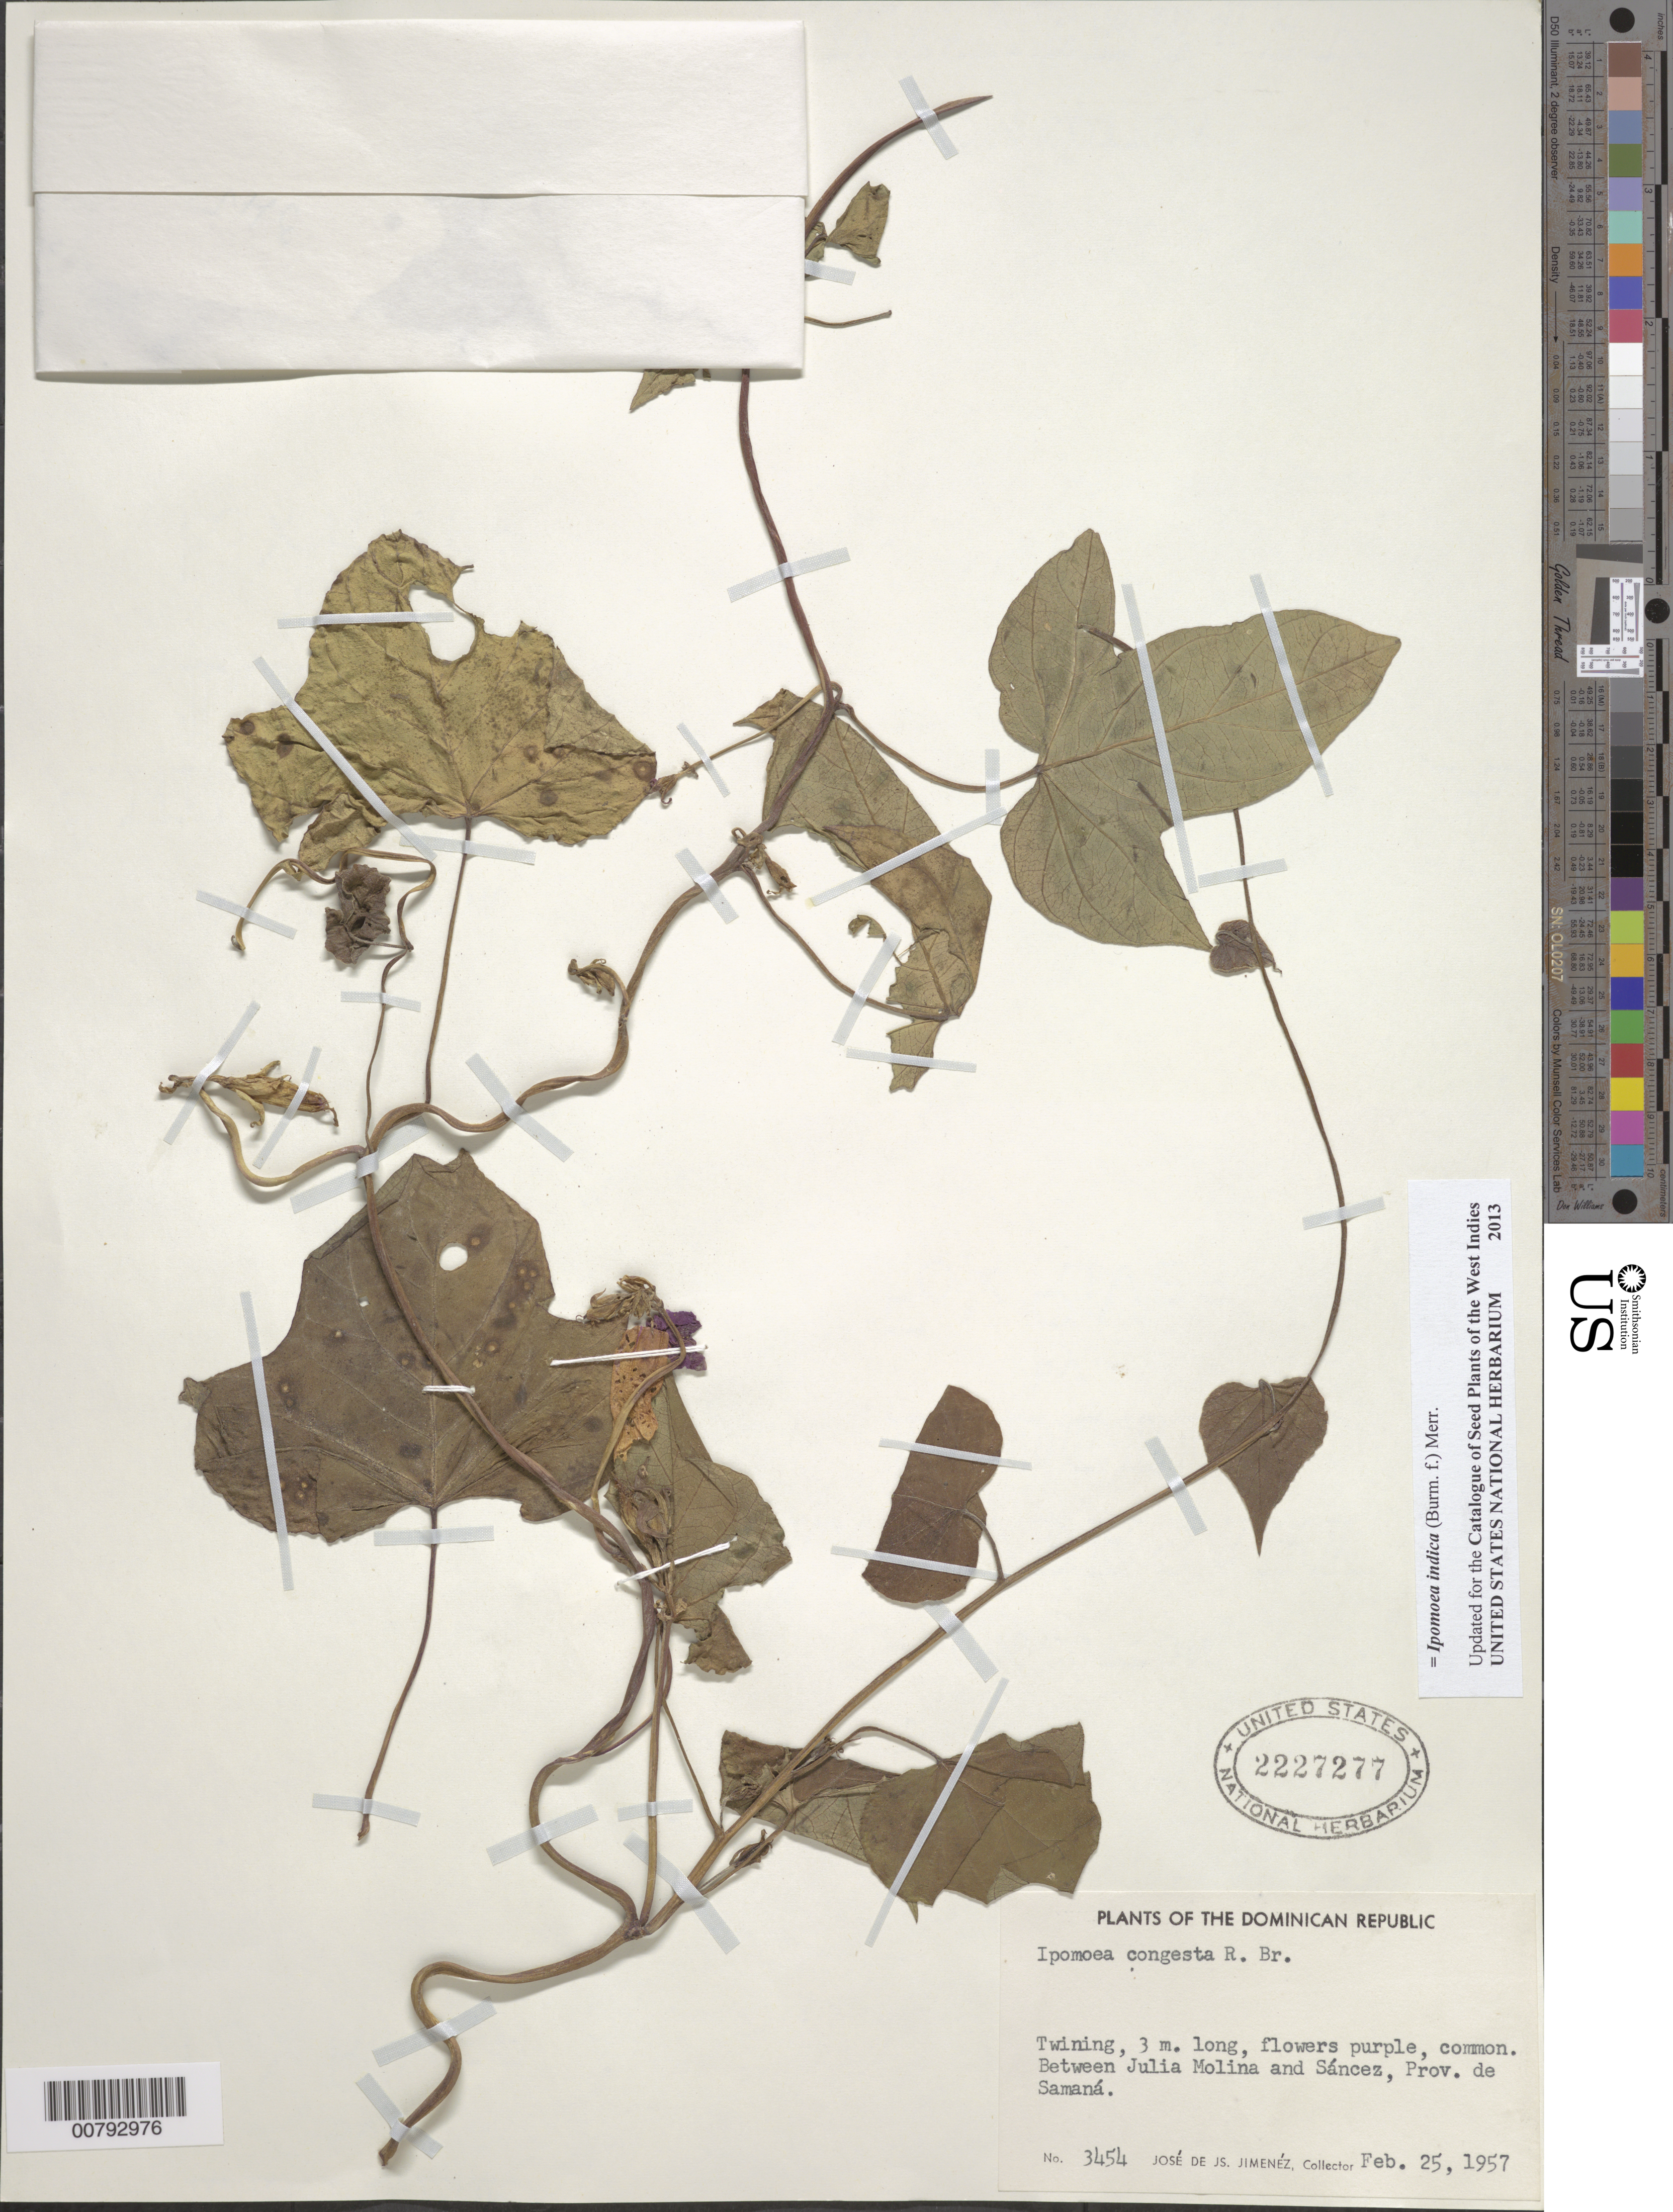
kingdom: Plantae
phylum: Tracheophyta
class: Magnoliopsida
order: Solanales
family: Convolvulaceae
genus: Ipomoea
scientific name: Ipomoea indica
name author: (Burm.) Merr.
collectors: J. J. Jiménez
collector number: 3454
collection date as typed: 25 Feb 1957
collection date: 1957-02-25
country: Dominican Republic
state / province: Samana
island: Hispaniola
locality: Between Julia Molina and Sáncez.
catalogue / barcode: US 2227277